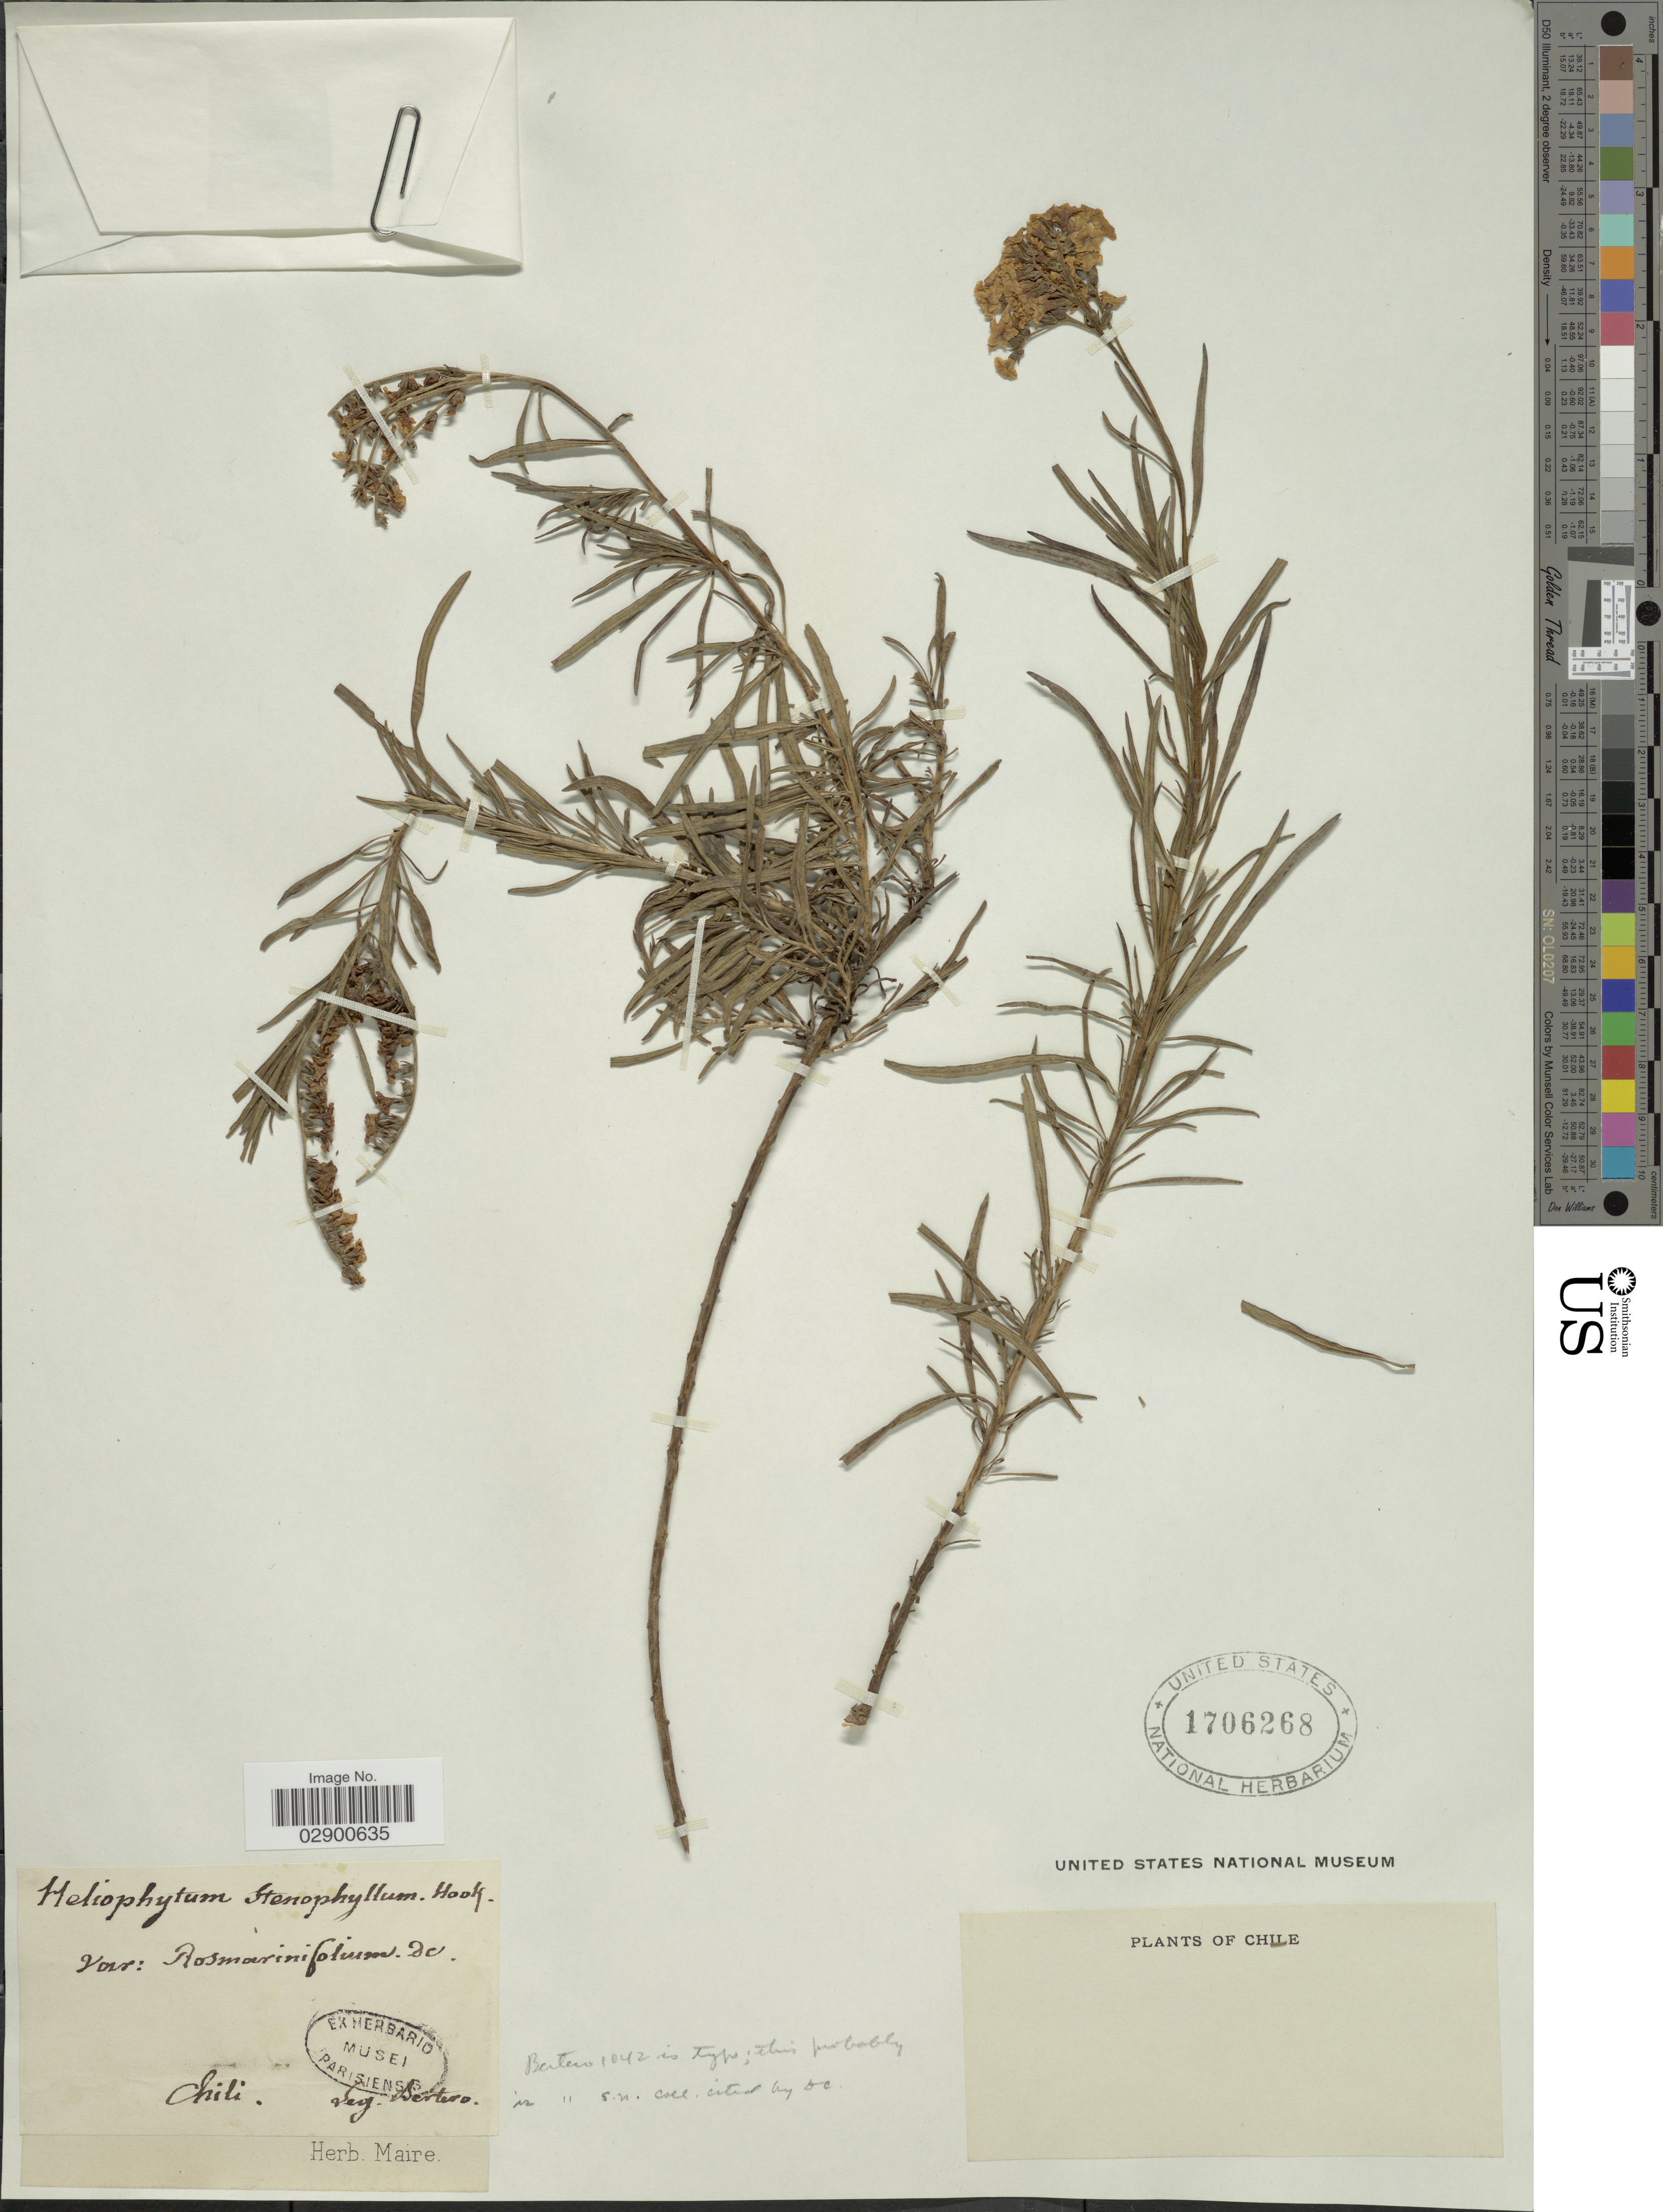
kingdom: Plantae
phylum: Tracheophyta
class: Magnoliopsida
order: Boraginales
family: Heliotropiaceae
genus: Heliotropium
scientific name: Heliotropium stenophyllum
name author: Hook. & Arn.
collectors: Bertero, --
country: Chile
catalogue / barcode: US 1706268